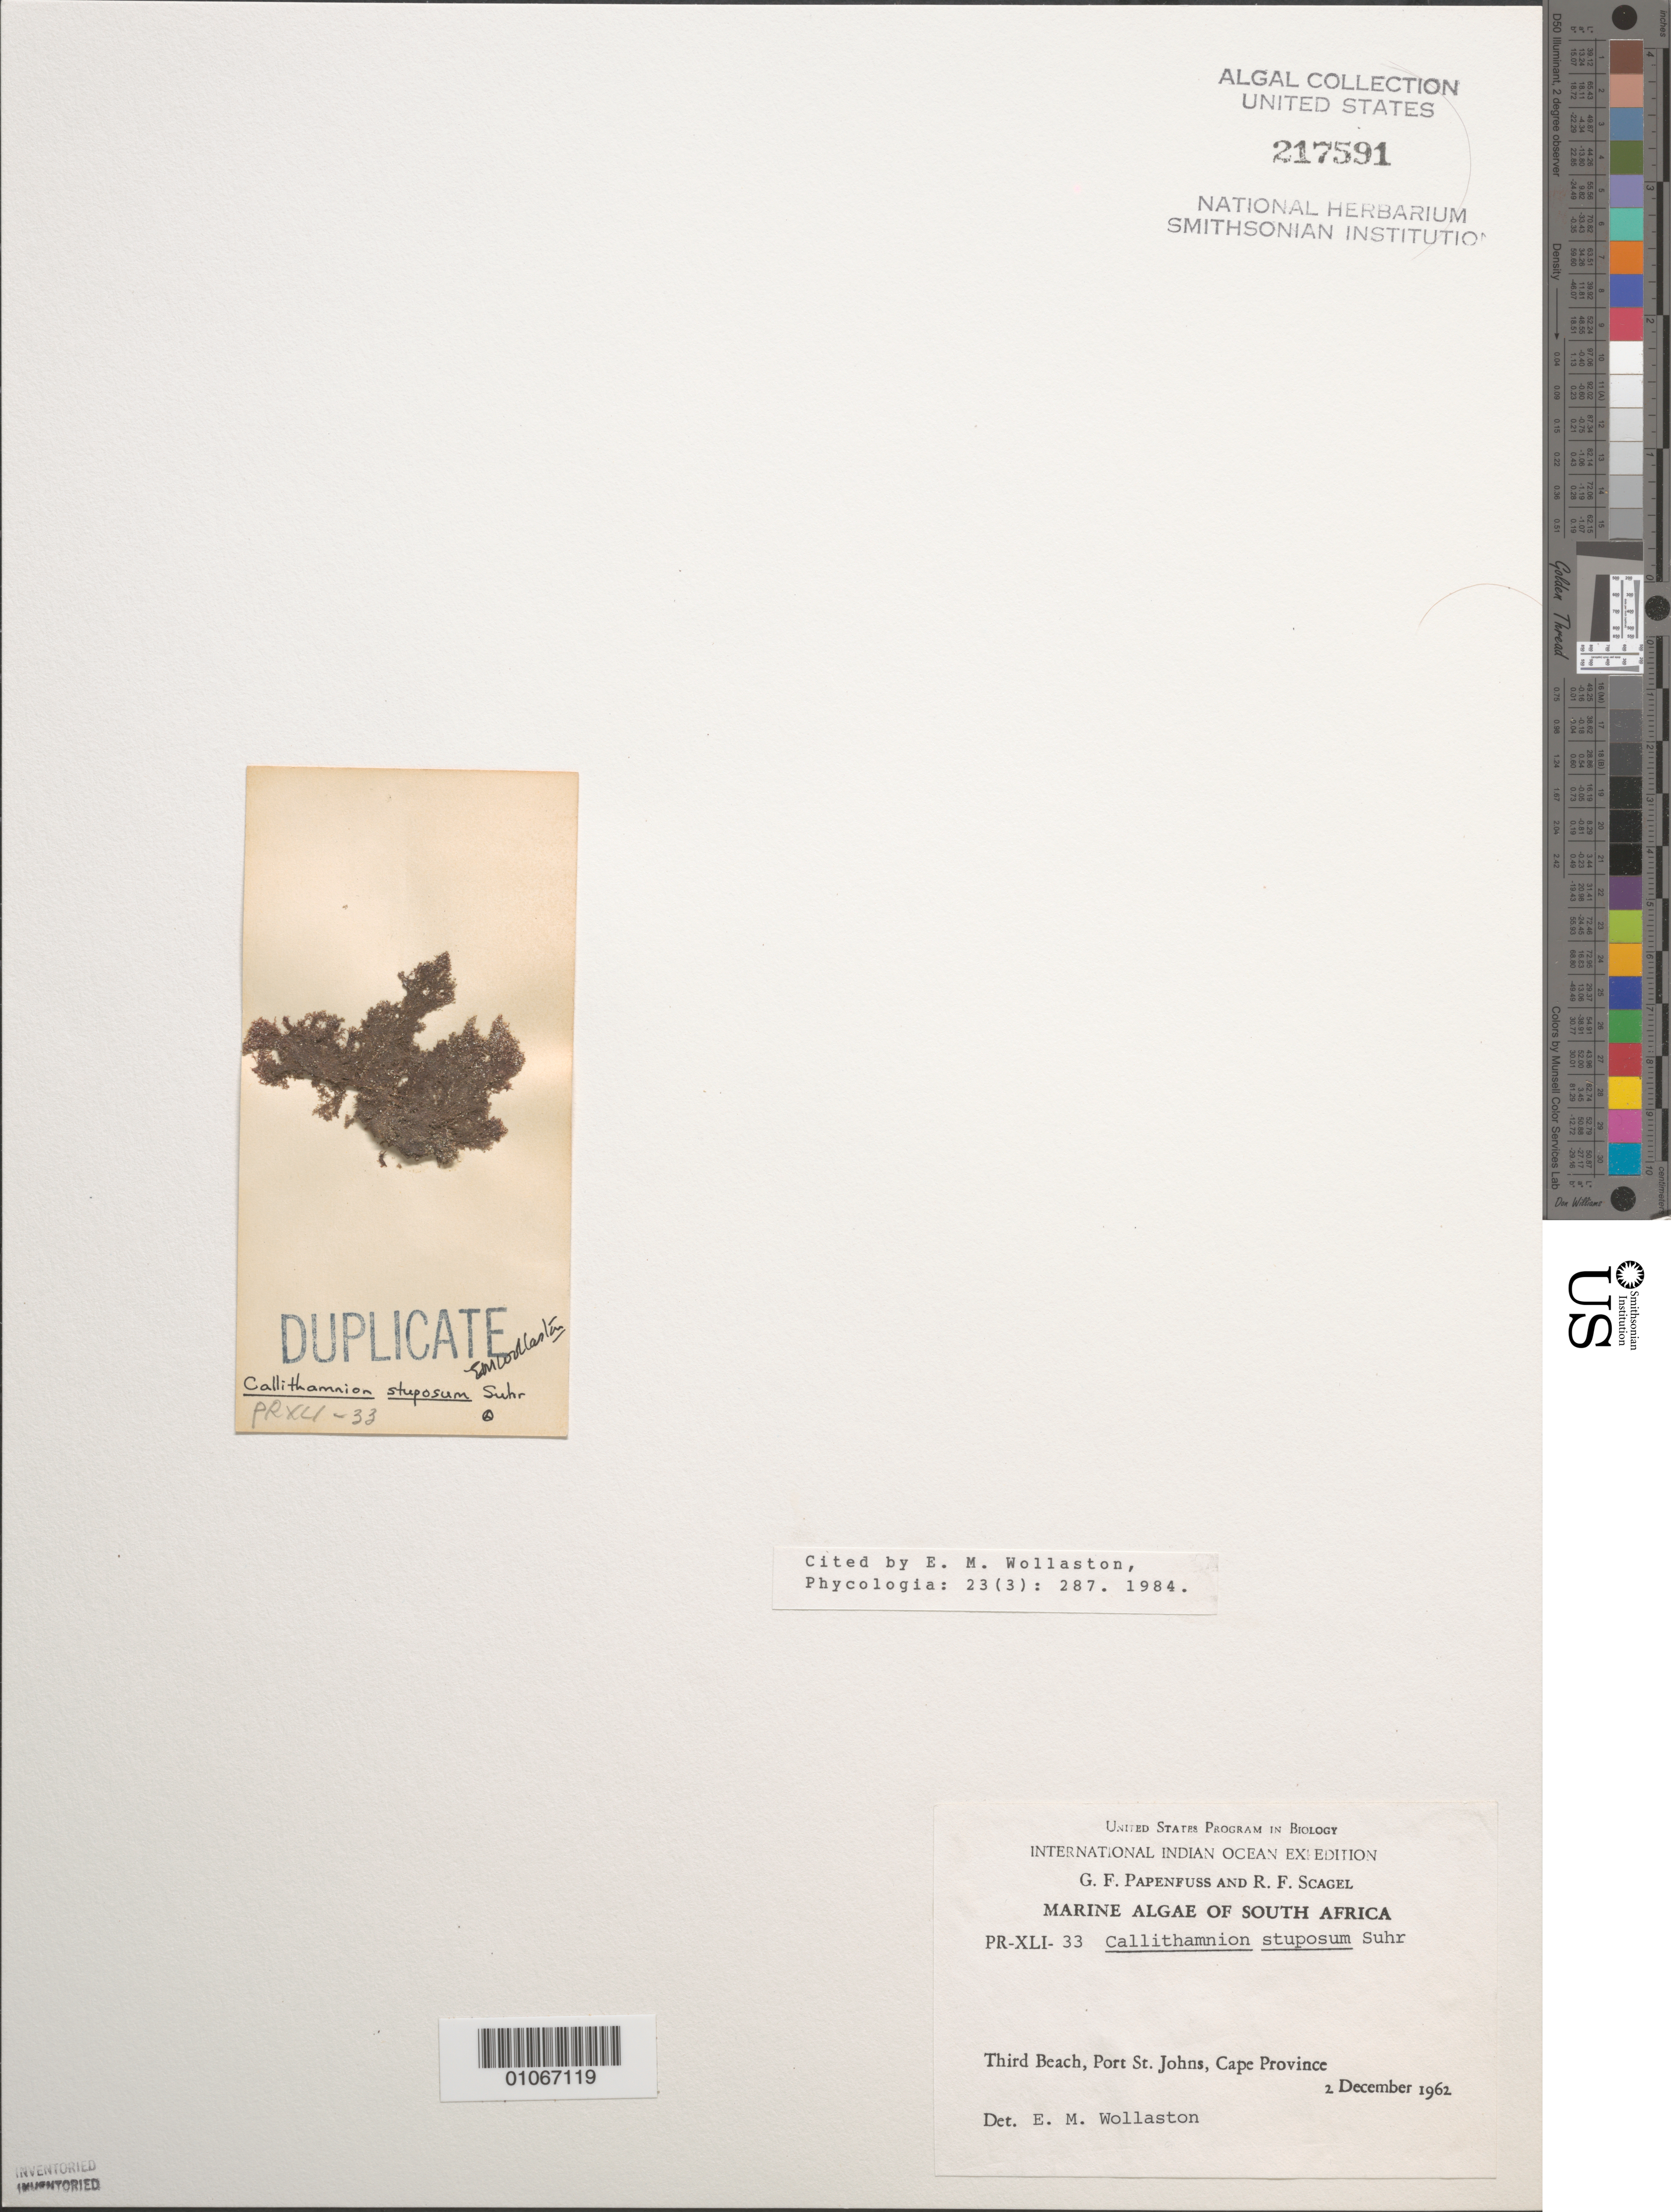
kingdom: Plantae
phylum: Rhodophyta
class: Florideophyceae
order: Ceramiales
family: Callithamniaceae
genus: Callithamnion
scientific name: Callithamnion stuposum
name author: Suhr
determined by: Wollaston, E. M.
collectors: G. Papenfuss & R. F. Scagel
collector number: PR-XLI-33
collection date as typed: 02 Dec 1962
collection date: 1962-12-02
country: South Africa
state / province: Eastern Cape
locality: Third Beach, Port St. Johns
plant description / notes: International Indian Ocean Expedition, 1962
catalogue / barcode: US 217591